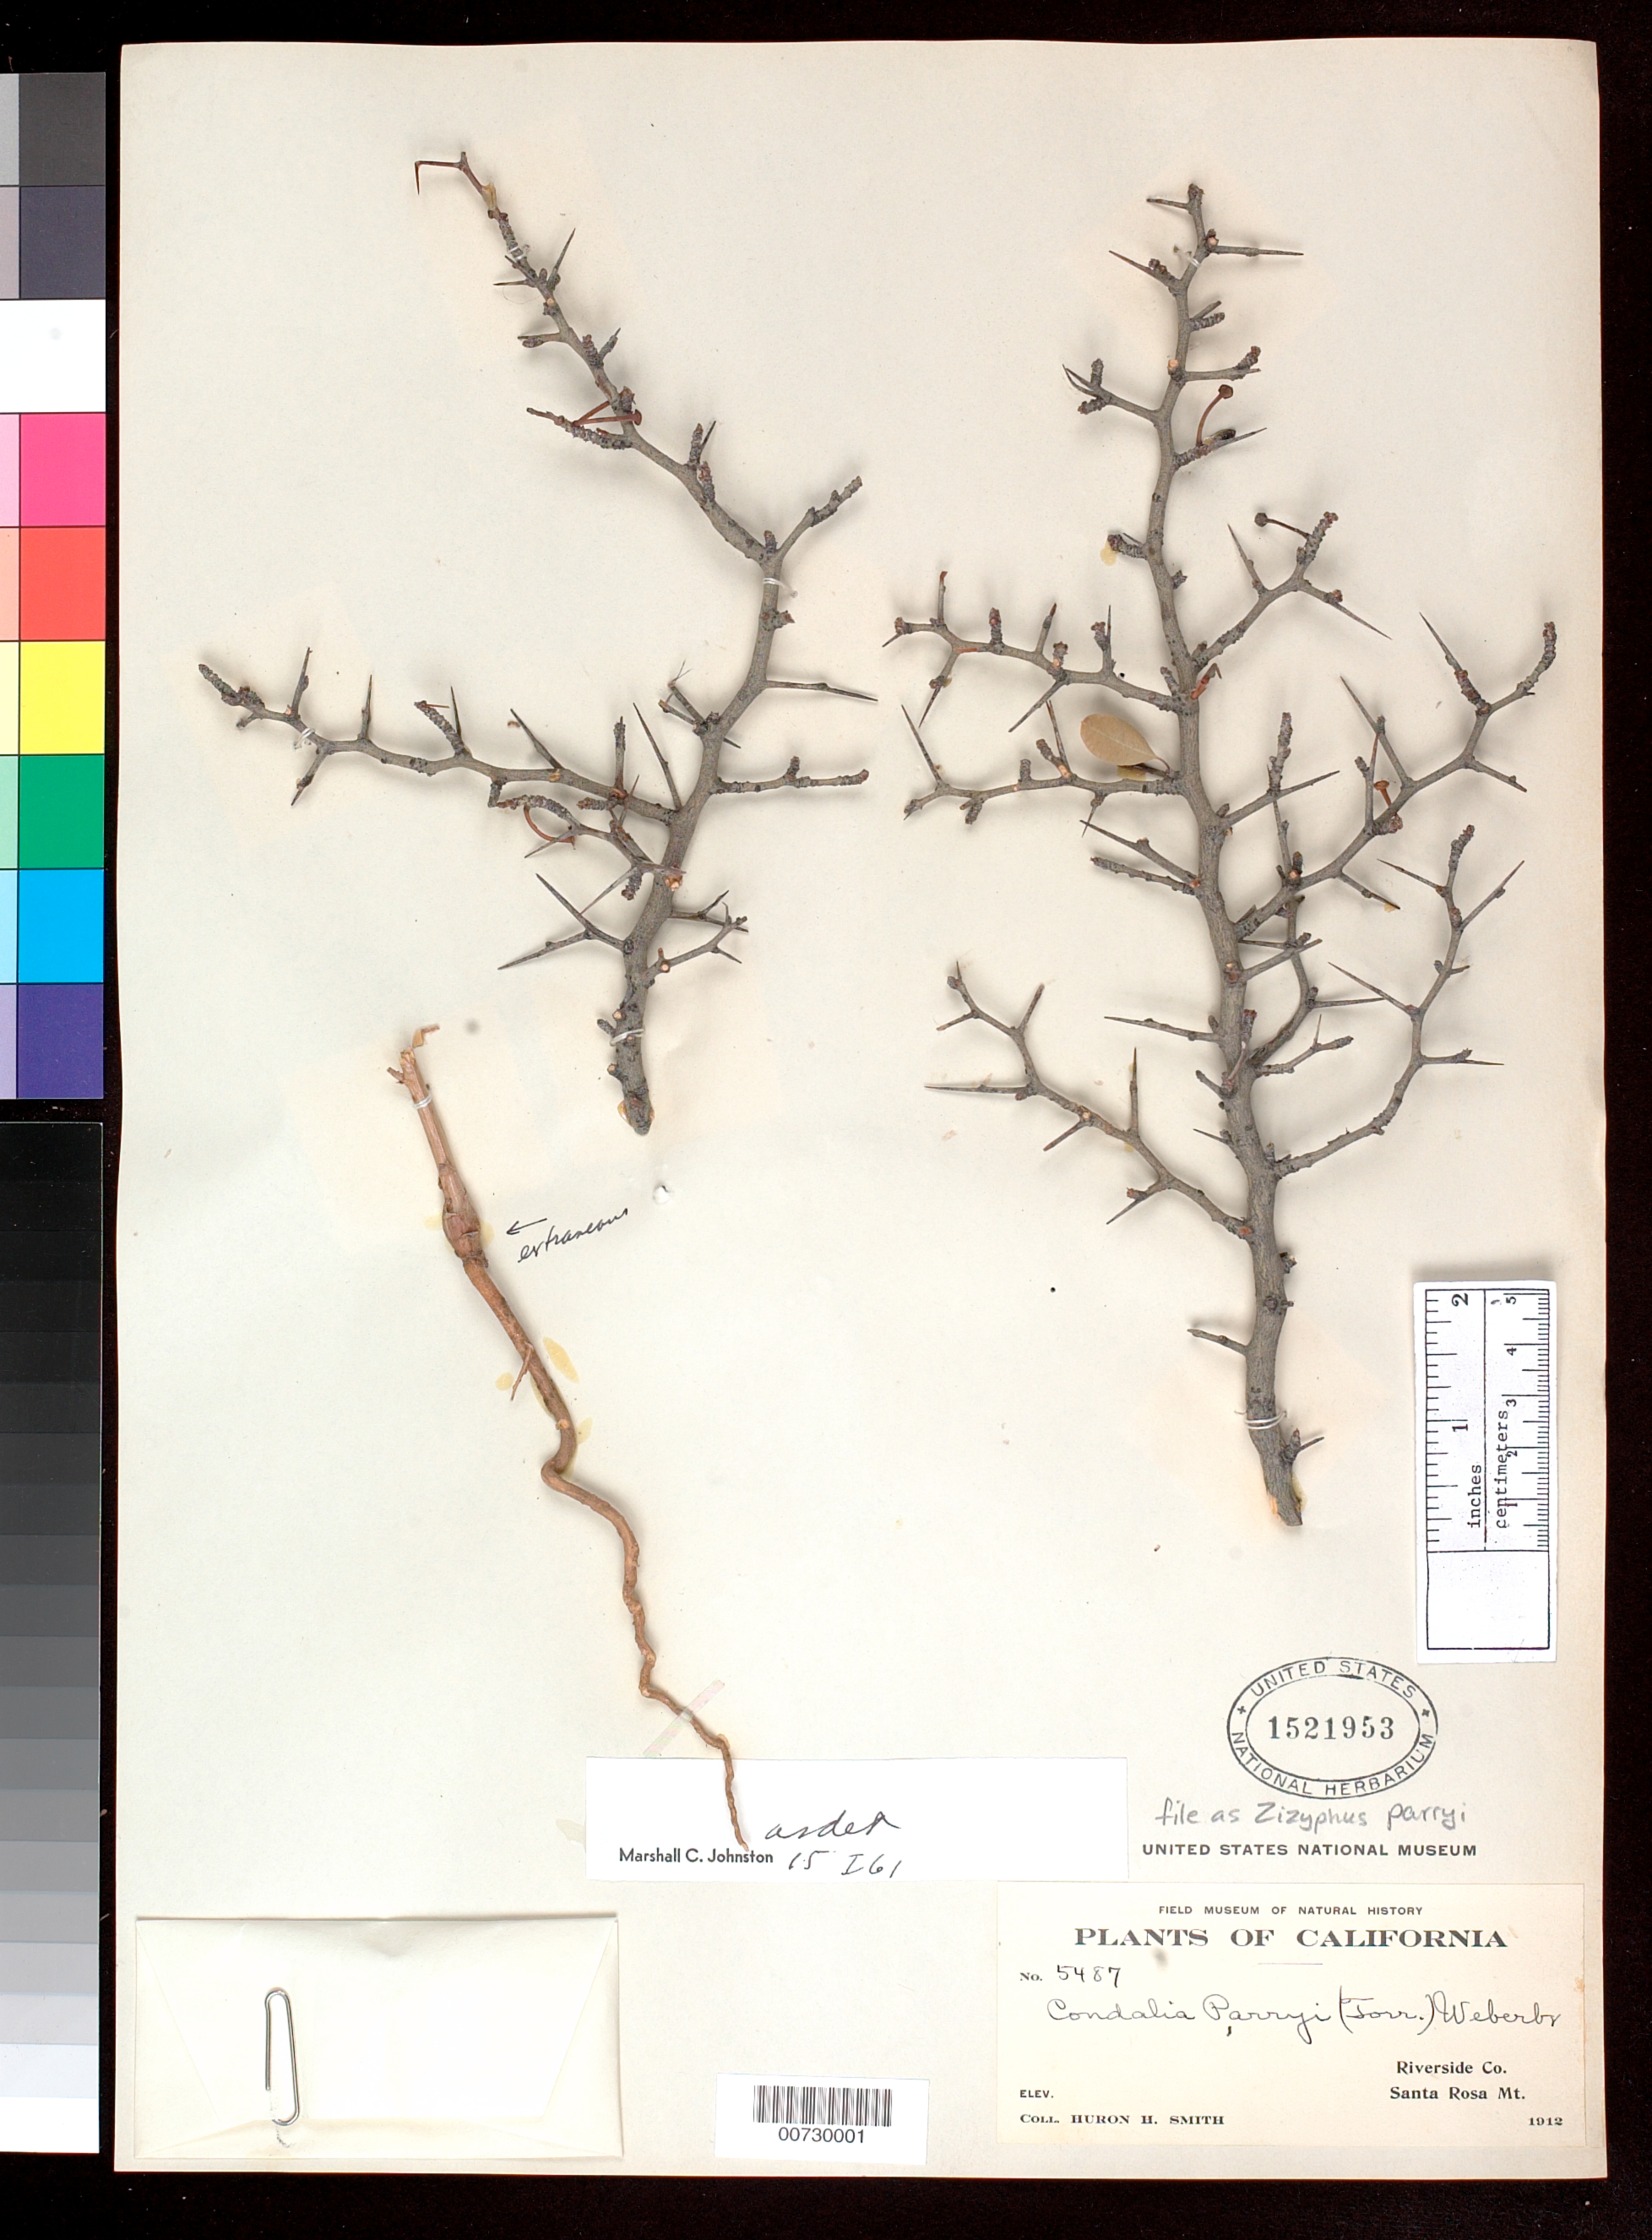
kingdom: Plantae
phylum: Tracheophyta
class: Magnoliopsida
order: Rosales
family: Rhamnaceae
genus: Pseudoziziphus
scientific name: Pseudoziziphus parryi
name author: (Torr.) Hauenschild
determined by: Strong, Mark T., (BOT), Smithsonian Institution - National Museum of Natural History (UNITED STATES)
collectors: Herbert H. Smith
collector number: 5487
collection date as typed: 1912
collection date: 1912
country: United States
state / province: California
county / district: Riverside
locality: Santa Rosa Mts.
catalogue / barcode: US 1521953